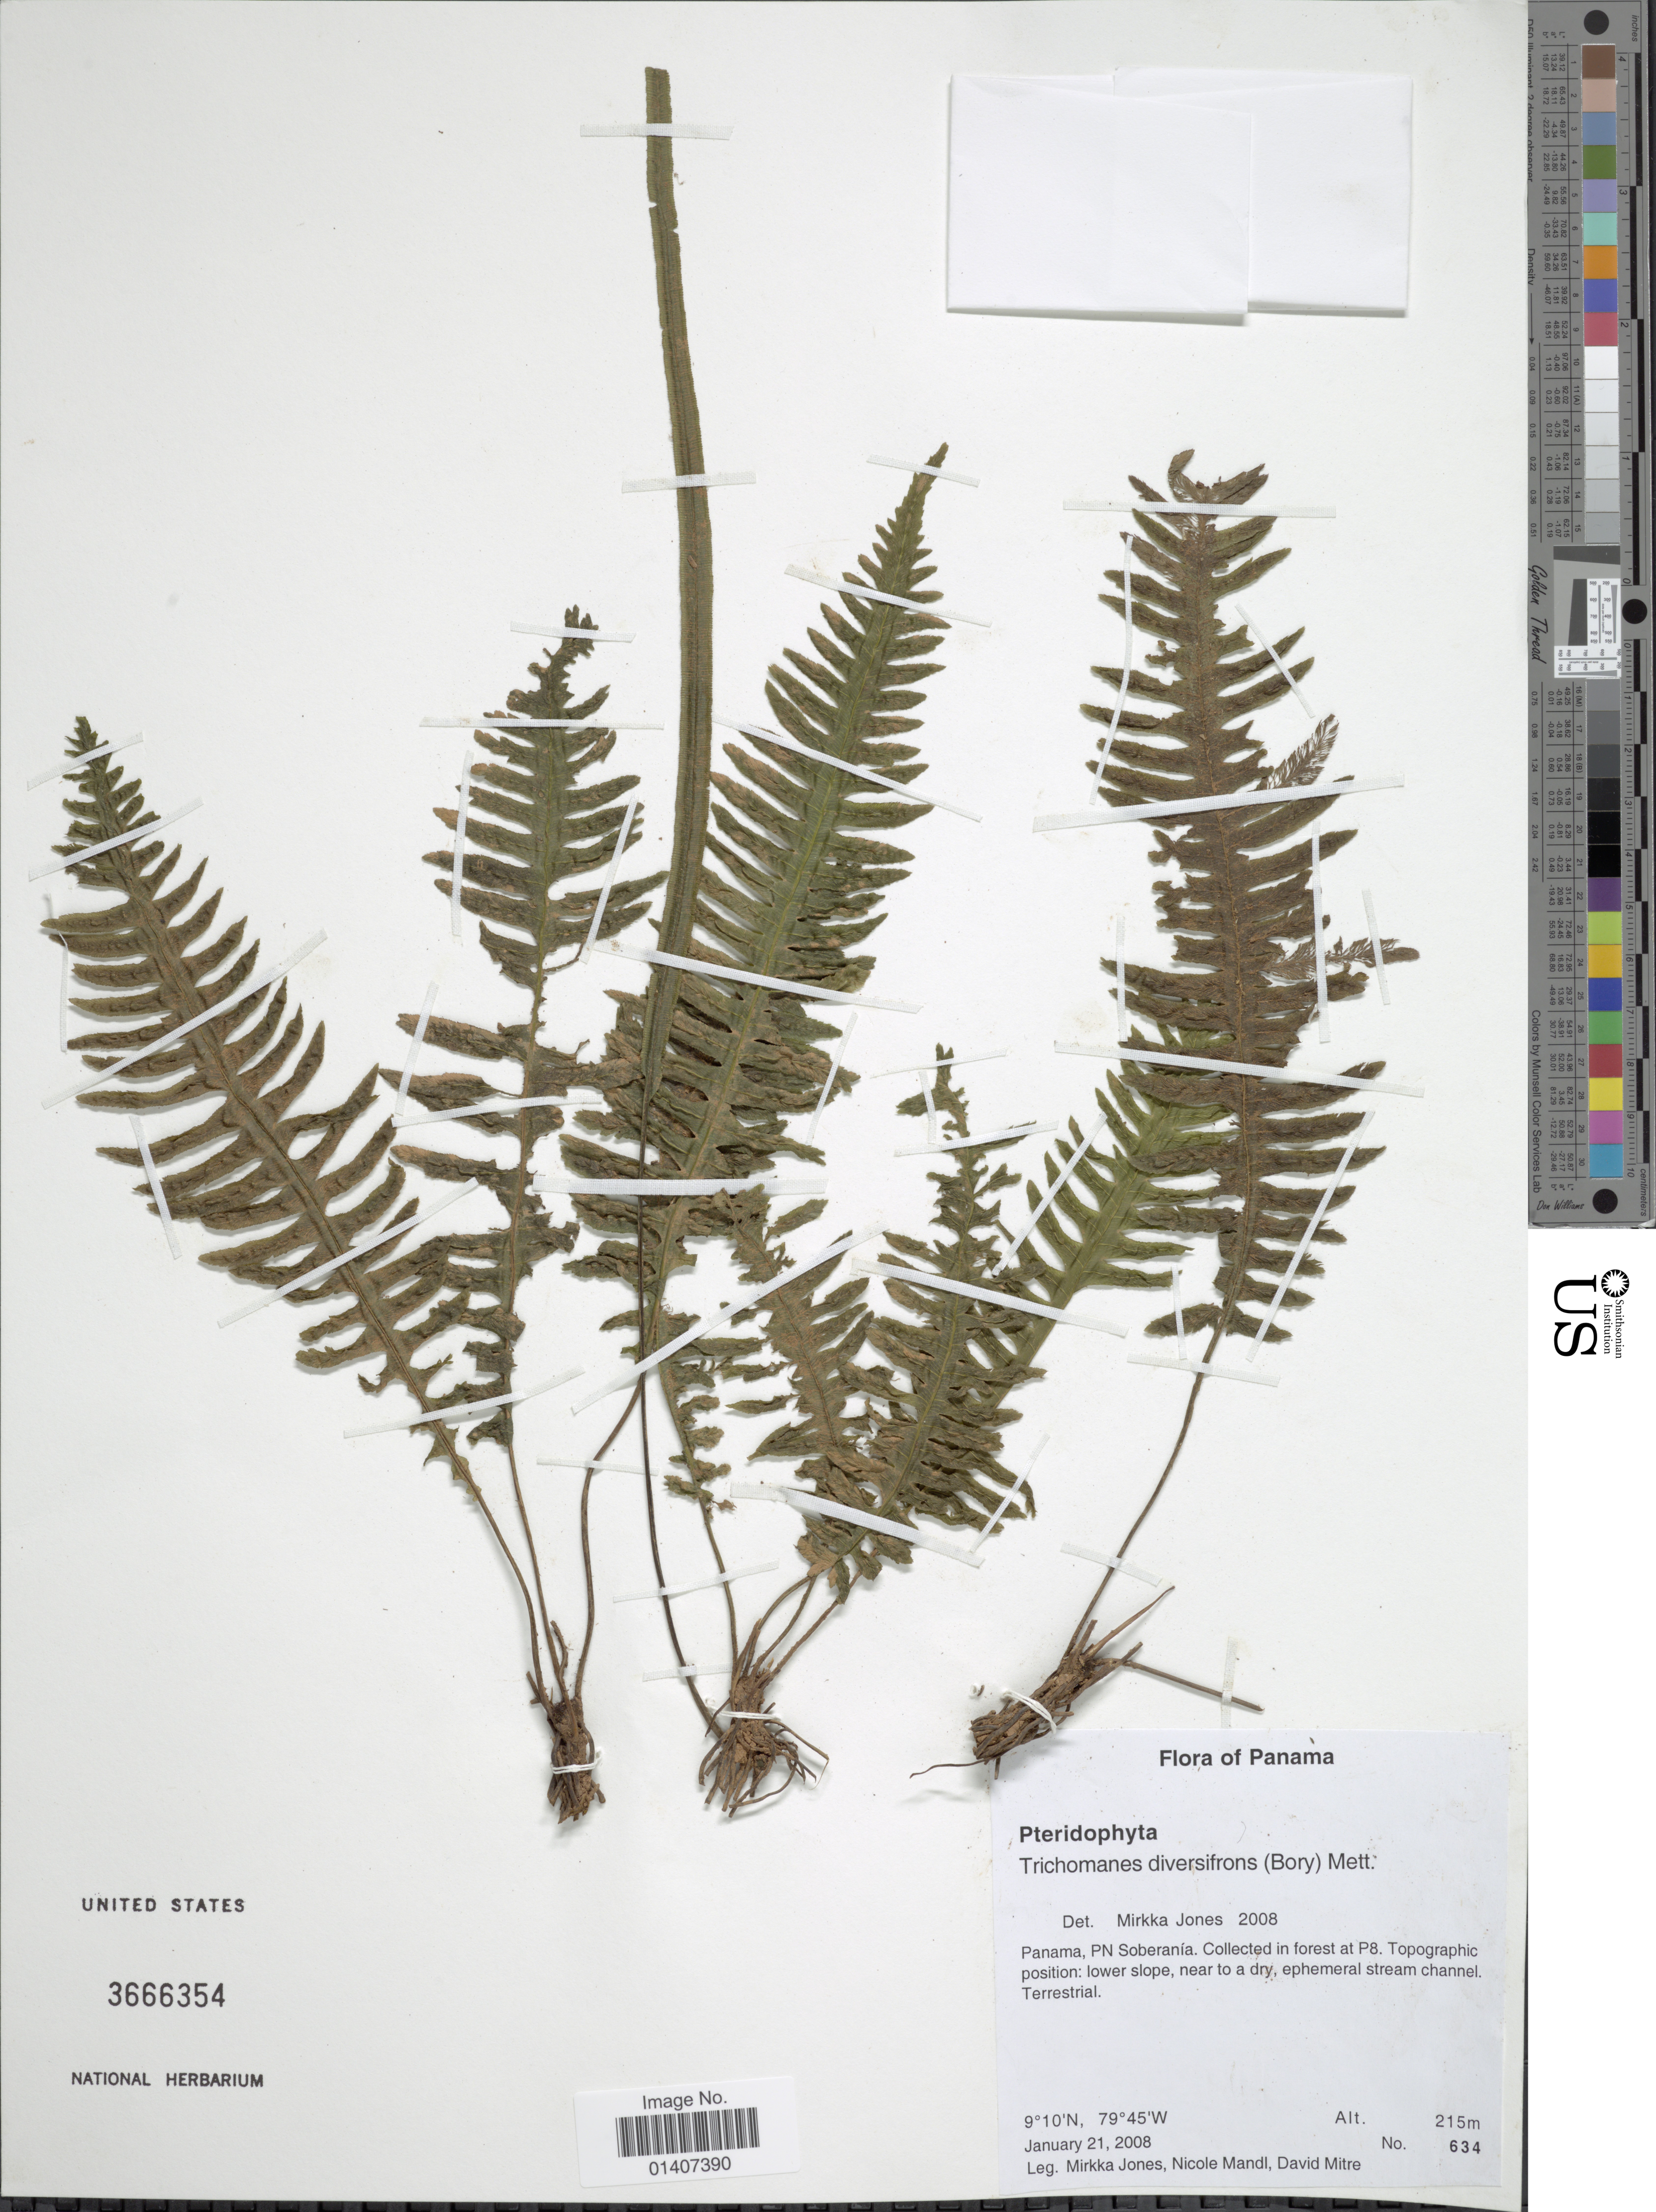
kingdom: Plantae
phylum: Tracheophyta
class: Polypodiopsida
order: Hymenophyllales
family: Hymenophyllaceae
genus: Trichomanes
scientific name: Trichomanes diversifrons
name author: (Bory) Mett. ex Sadeb.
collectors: M. Jones, N. Mandl & D. Mitre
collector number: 634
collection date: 2008-01-21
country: Panama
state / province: Panamá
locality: Panama, PN Soberania, collected in forest at P8, Topographic position, lower slope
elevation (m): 215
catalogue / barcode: US 3666354